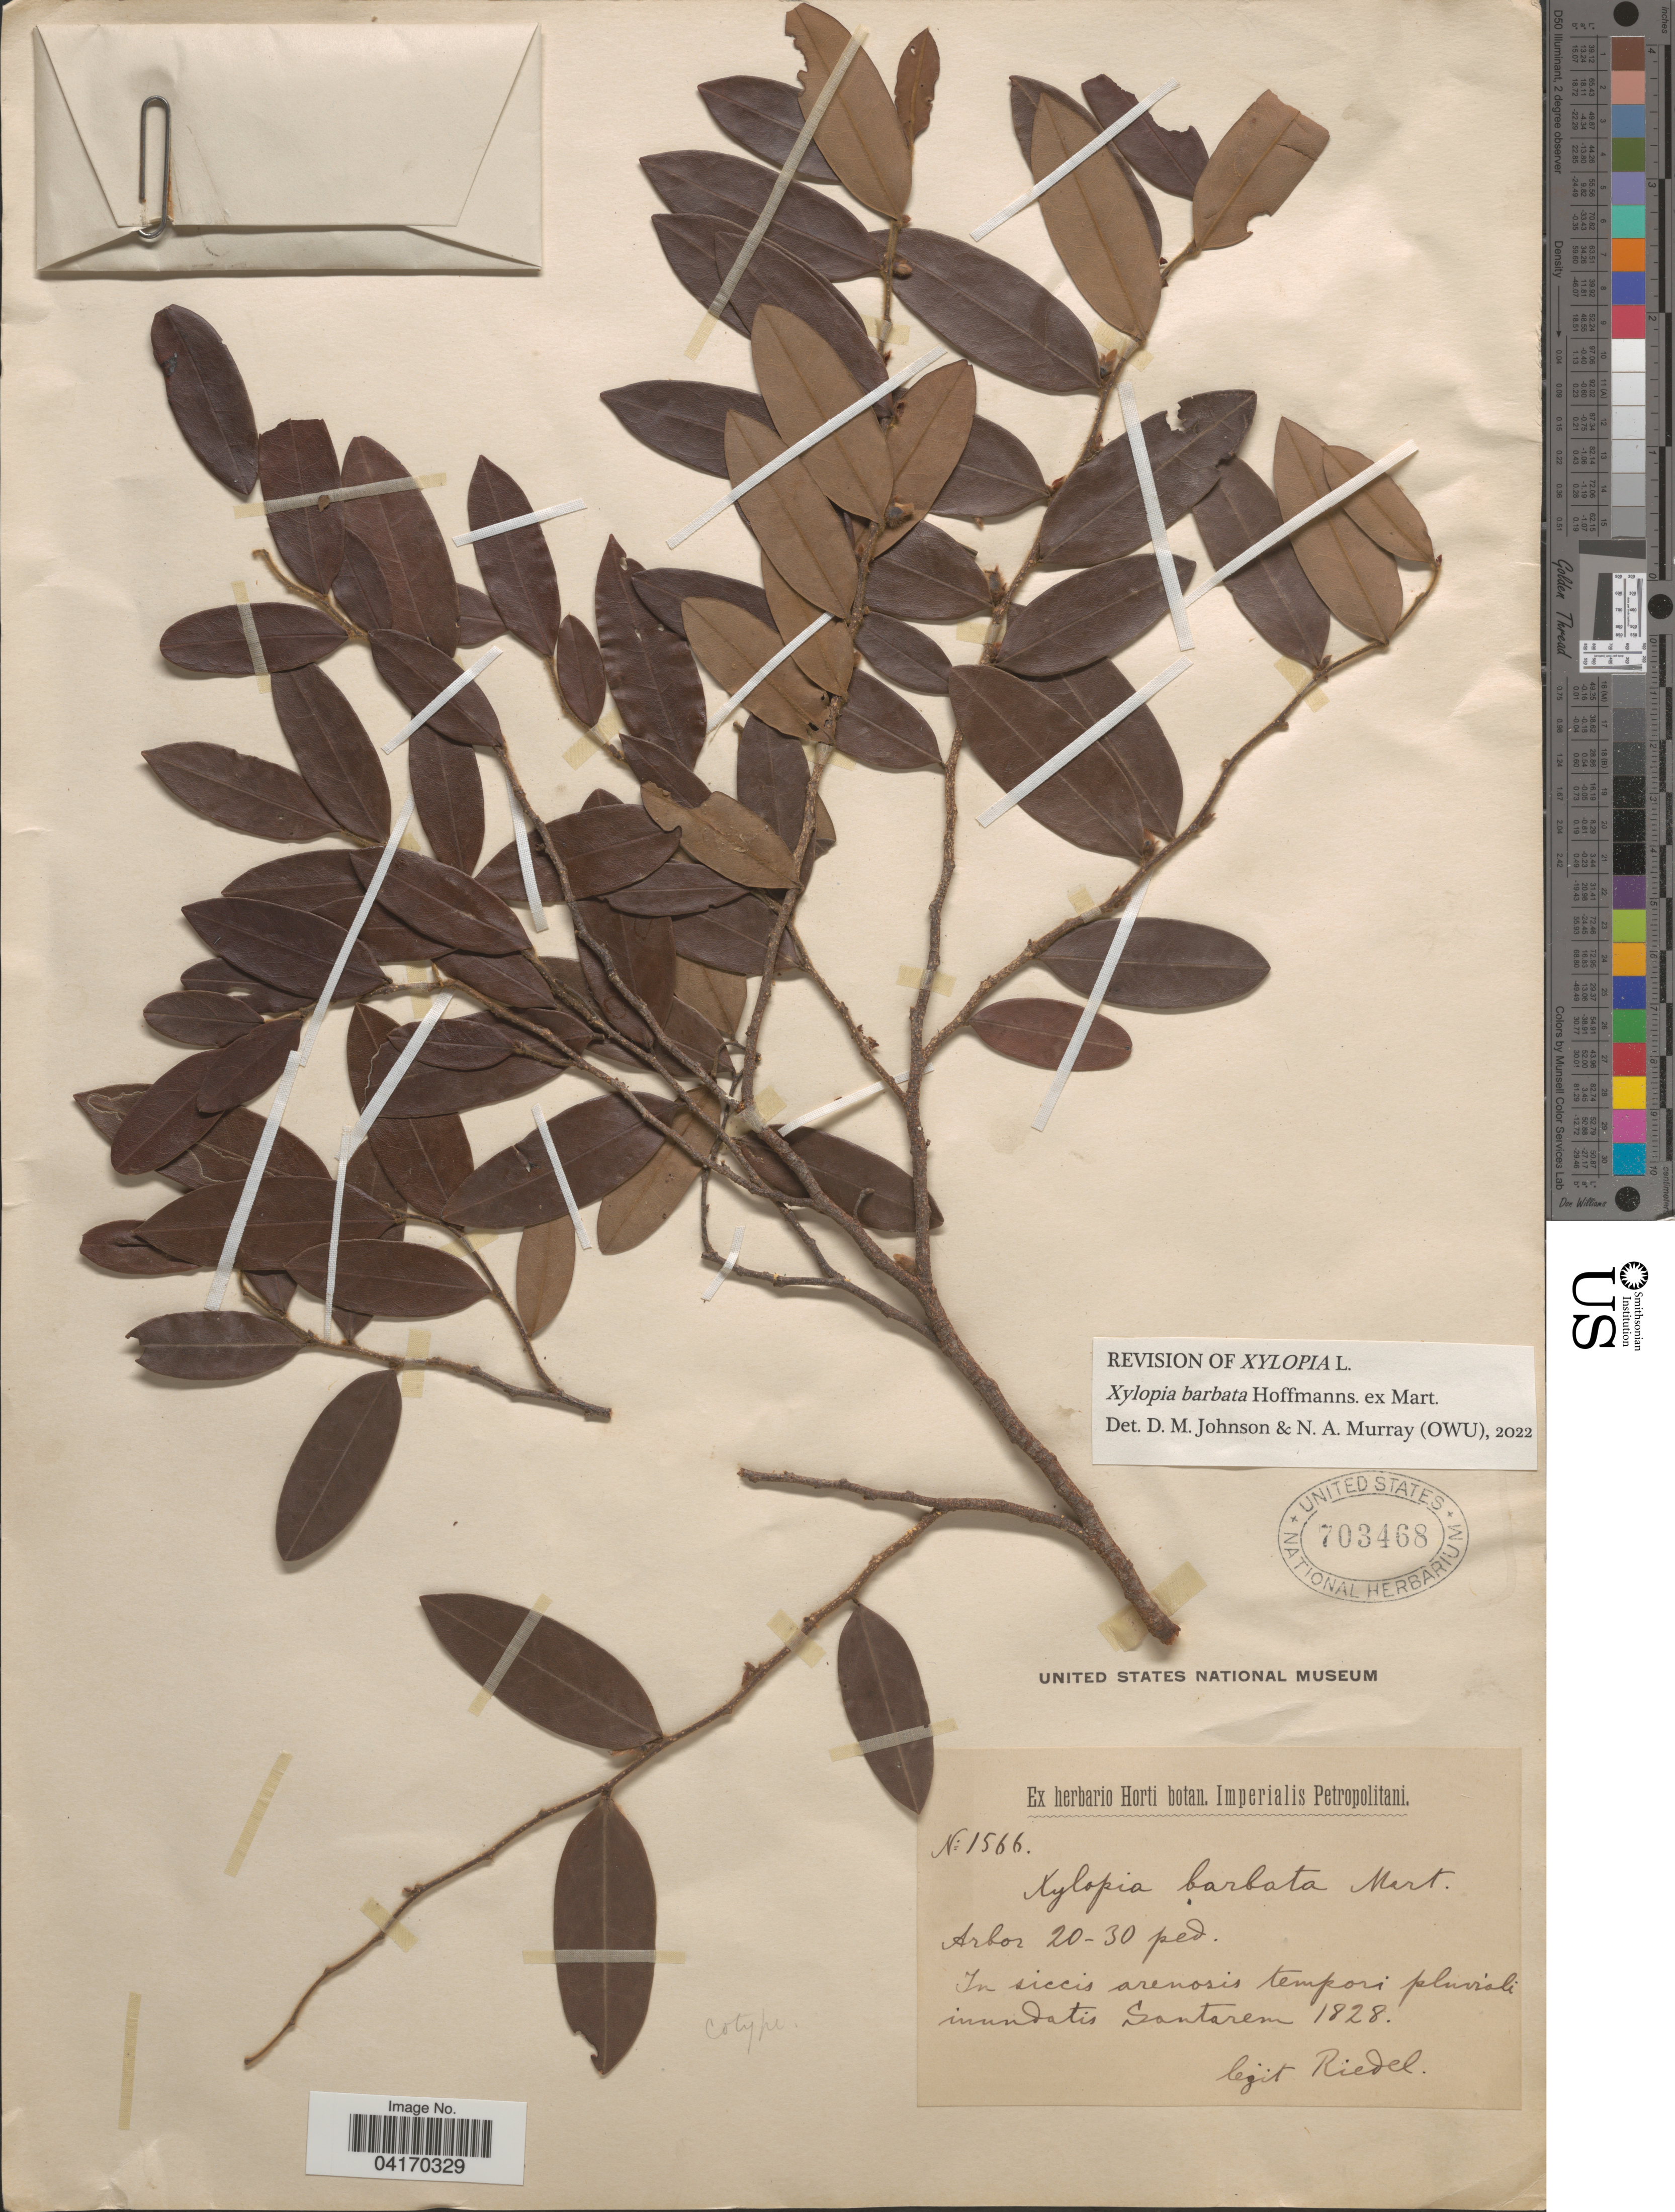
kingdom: Plantae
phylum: Tracheophyta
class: Magnoliopsida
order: Magnoliales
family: Annonaceae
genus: Xylopia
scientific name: Xylopia barbata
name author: Mart.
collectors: Riedel, --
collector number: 1566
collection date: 1828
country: Portugal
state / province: Santarem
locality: In siccis arenosis tempori pluviali inundatis Santarem.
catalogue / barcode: US 703468